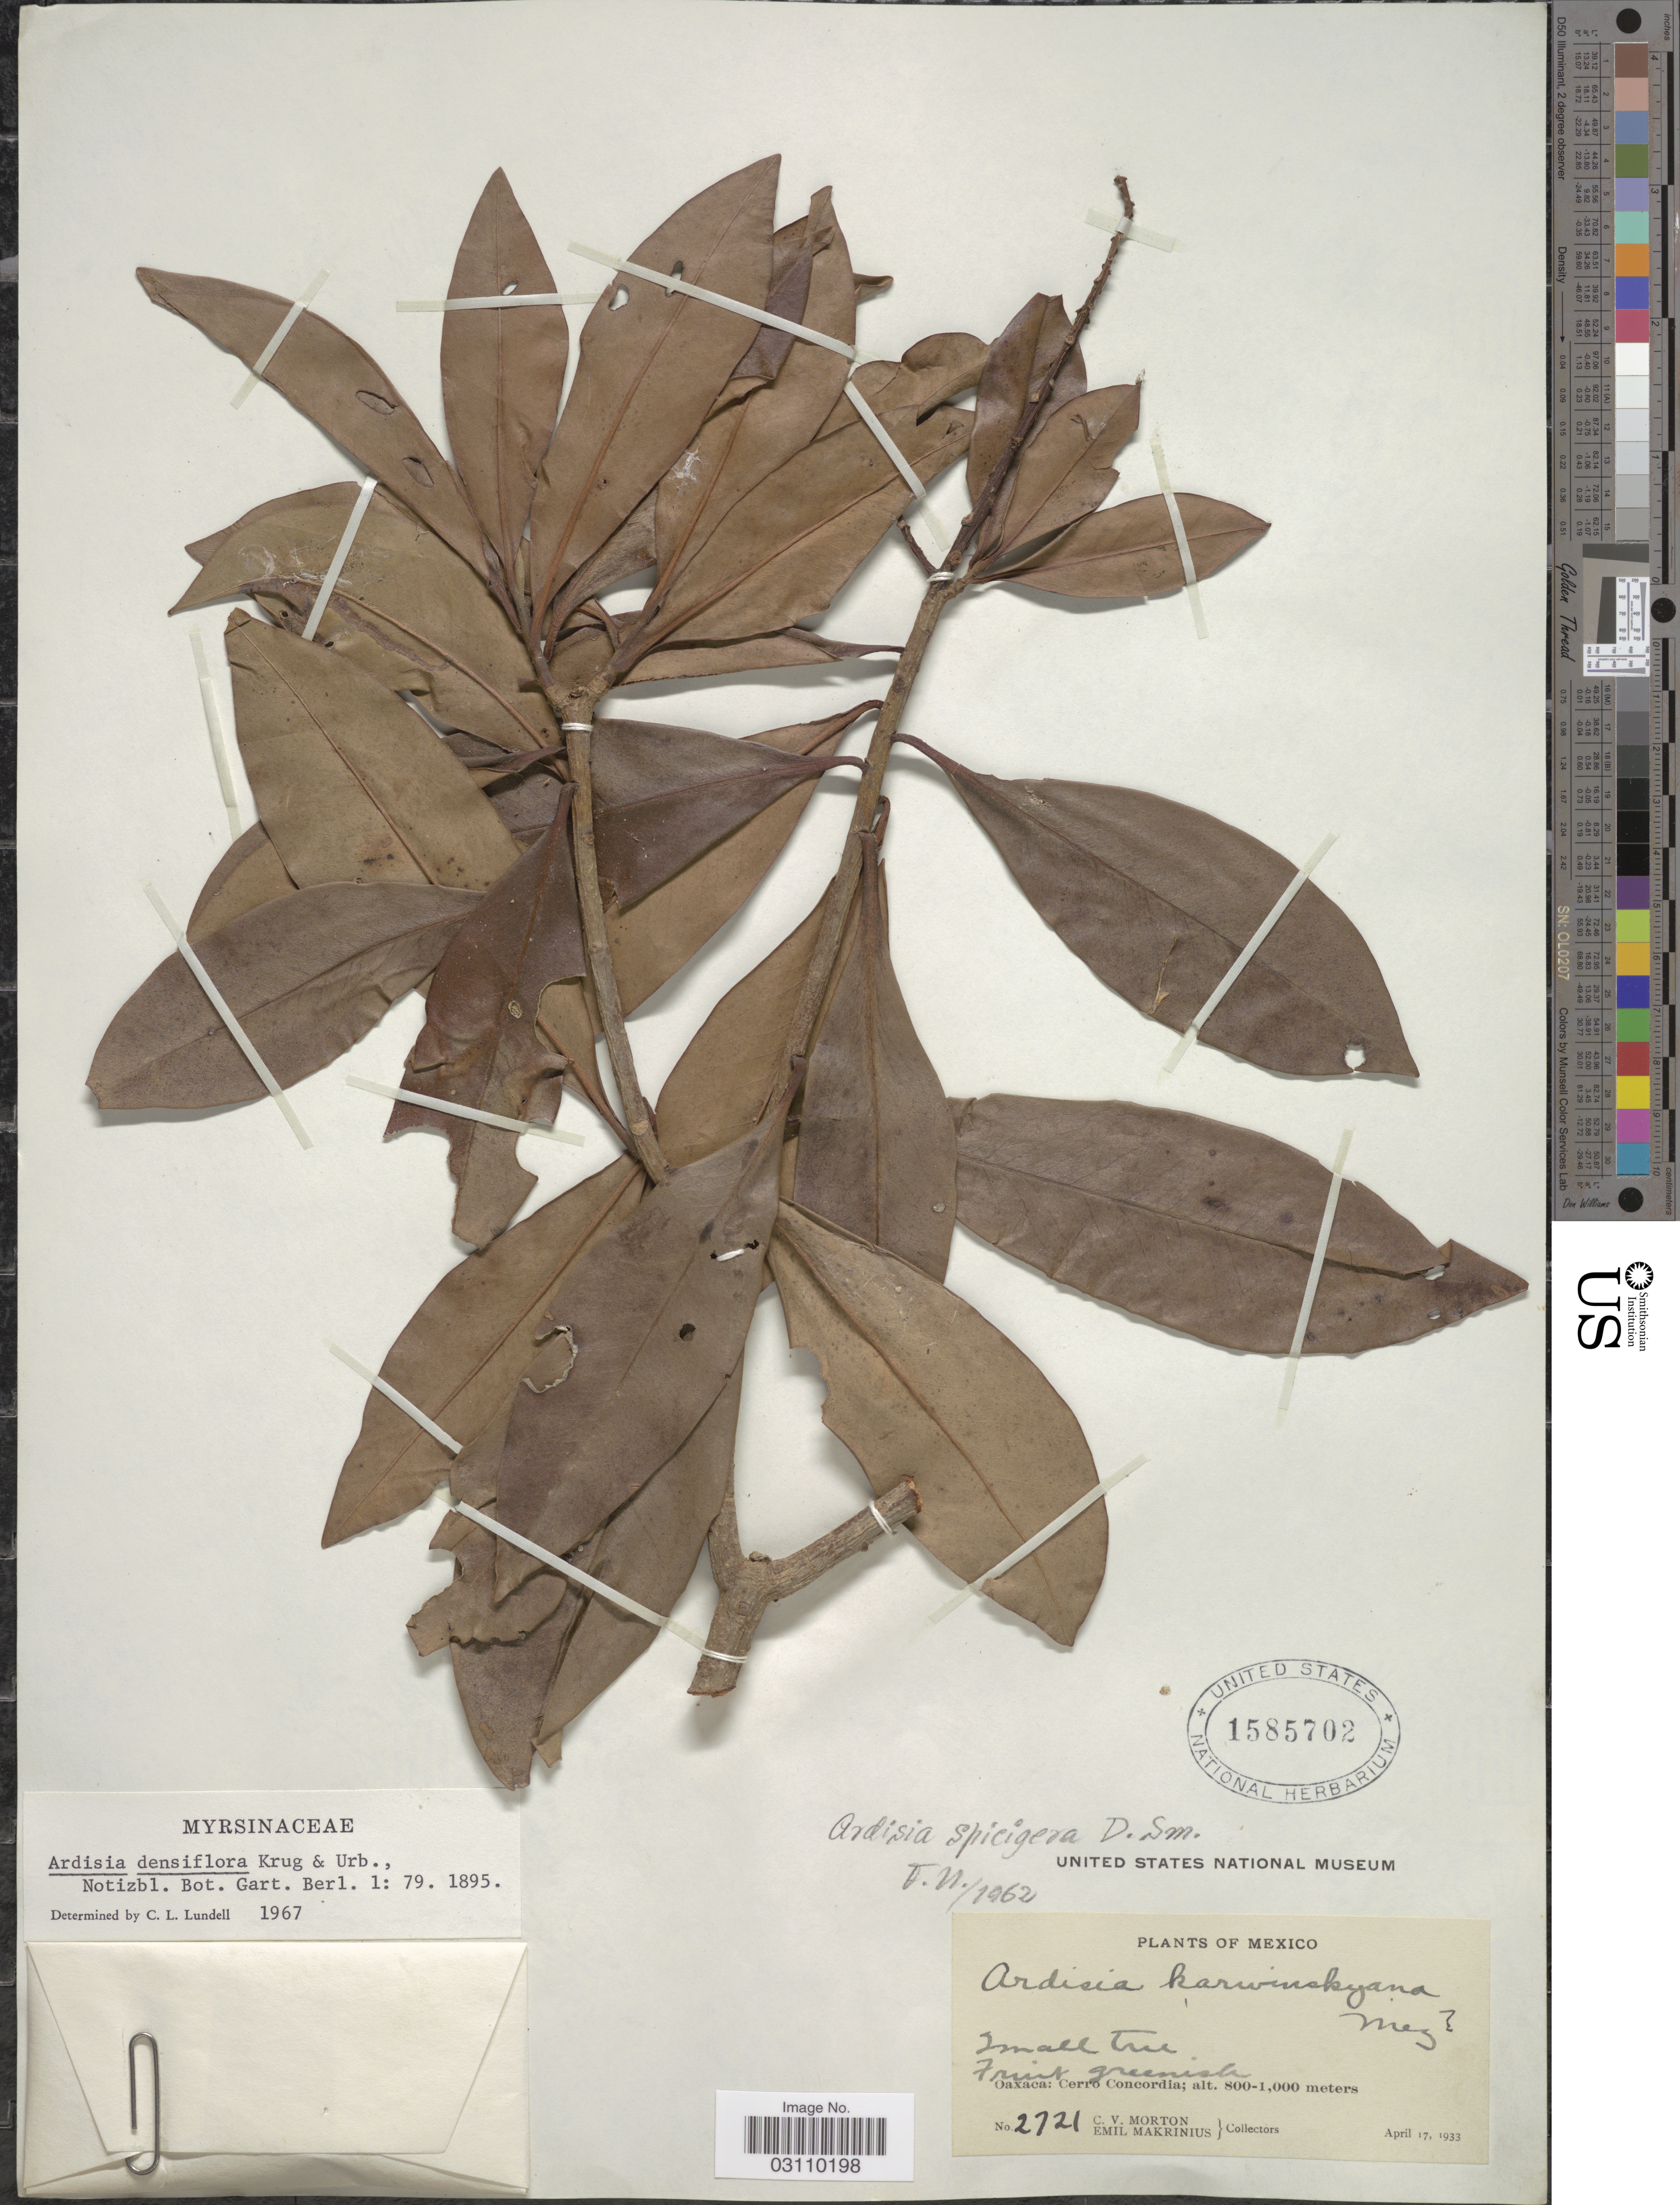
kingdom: Plantae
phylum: Tracheophyta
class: Magnoliopsida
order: Ericales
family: Primulaceae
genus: Ardisia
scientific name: Ardisia densiflora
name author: Krug & Urb.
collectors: C. V. Morton & E. Makrinius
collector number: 2721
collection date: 1933-04-17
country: Mexico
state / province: Oaxaca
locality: Cerro Concordia.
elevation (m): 800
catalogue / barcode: US 1585702